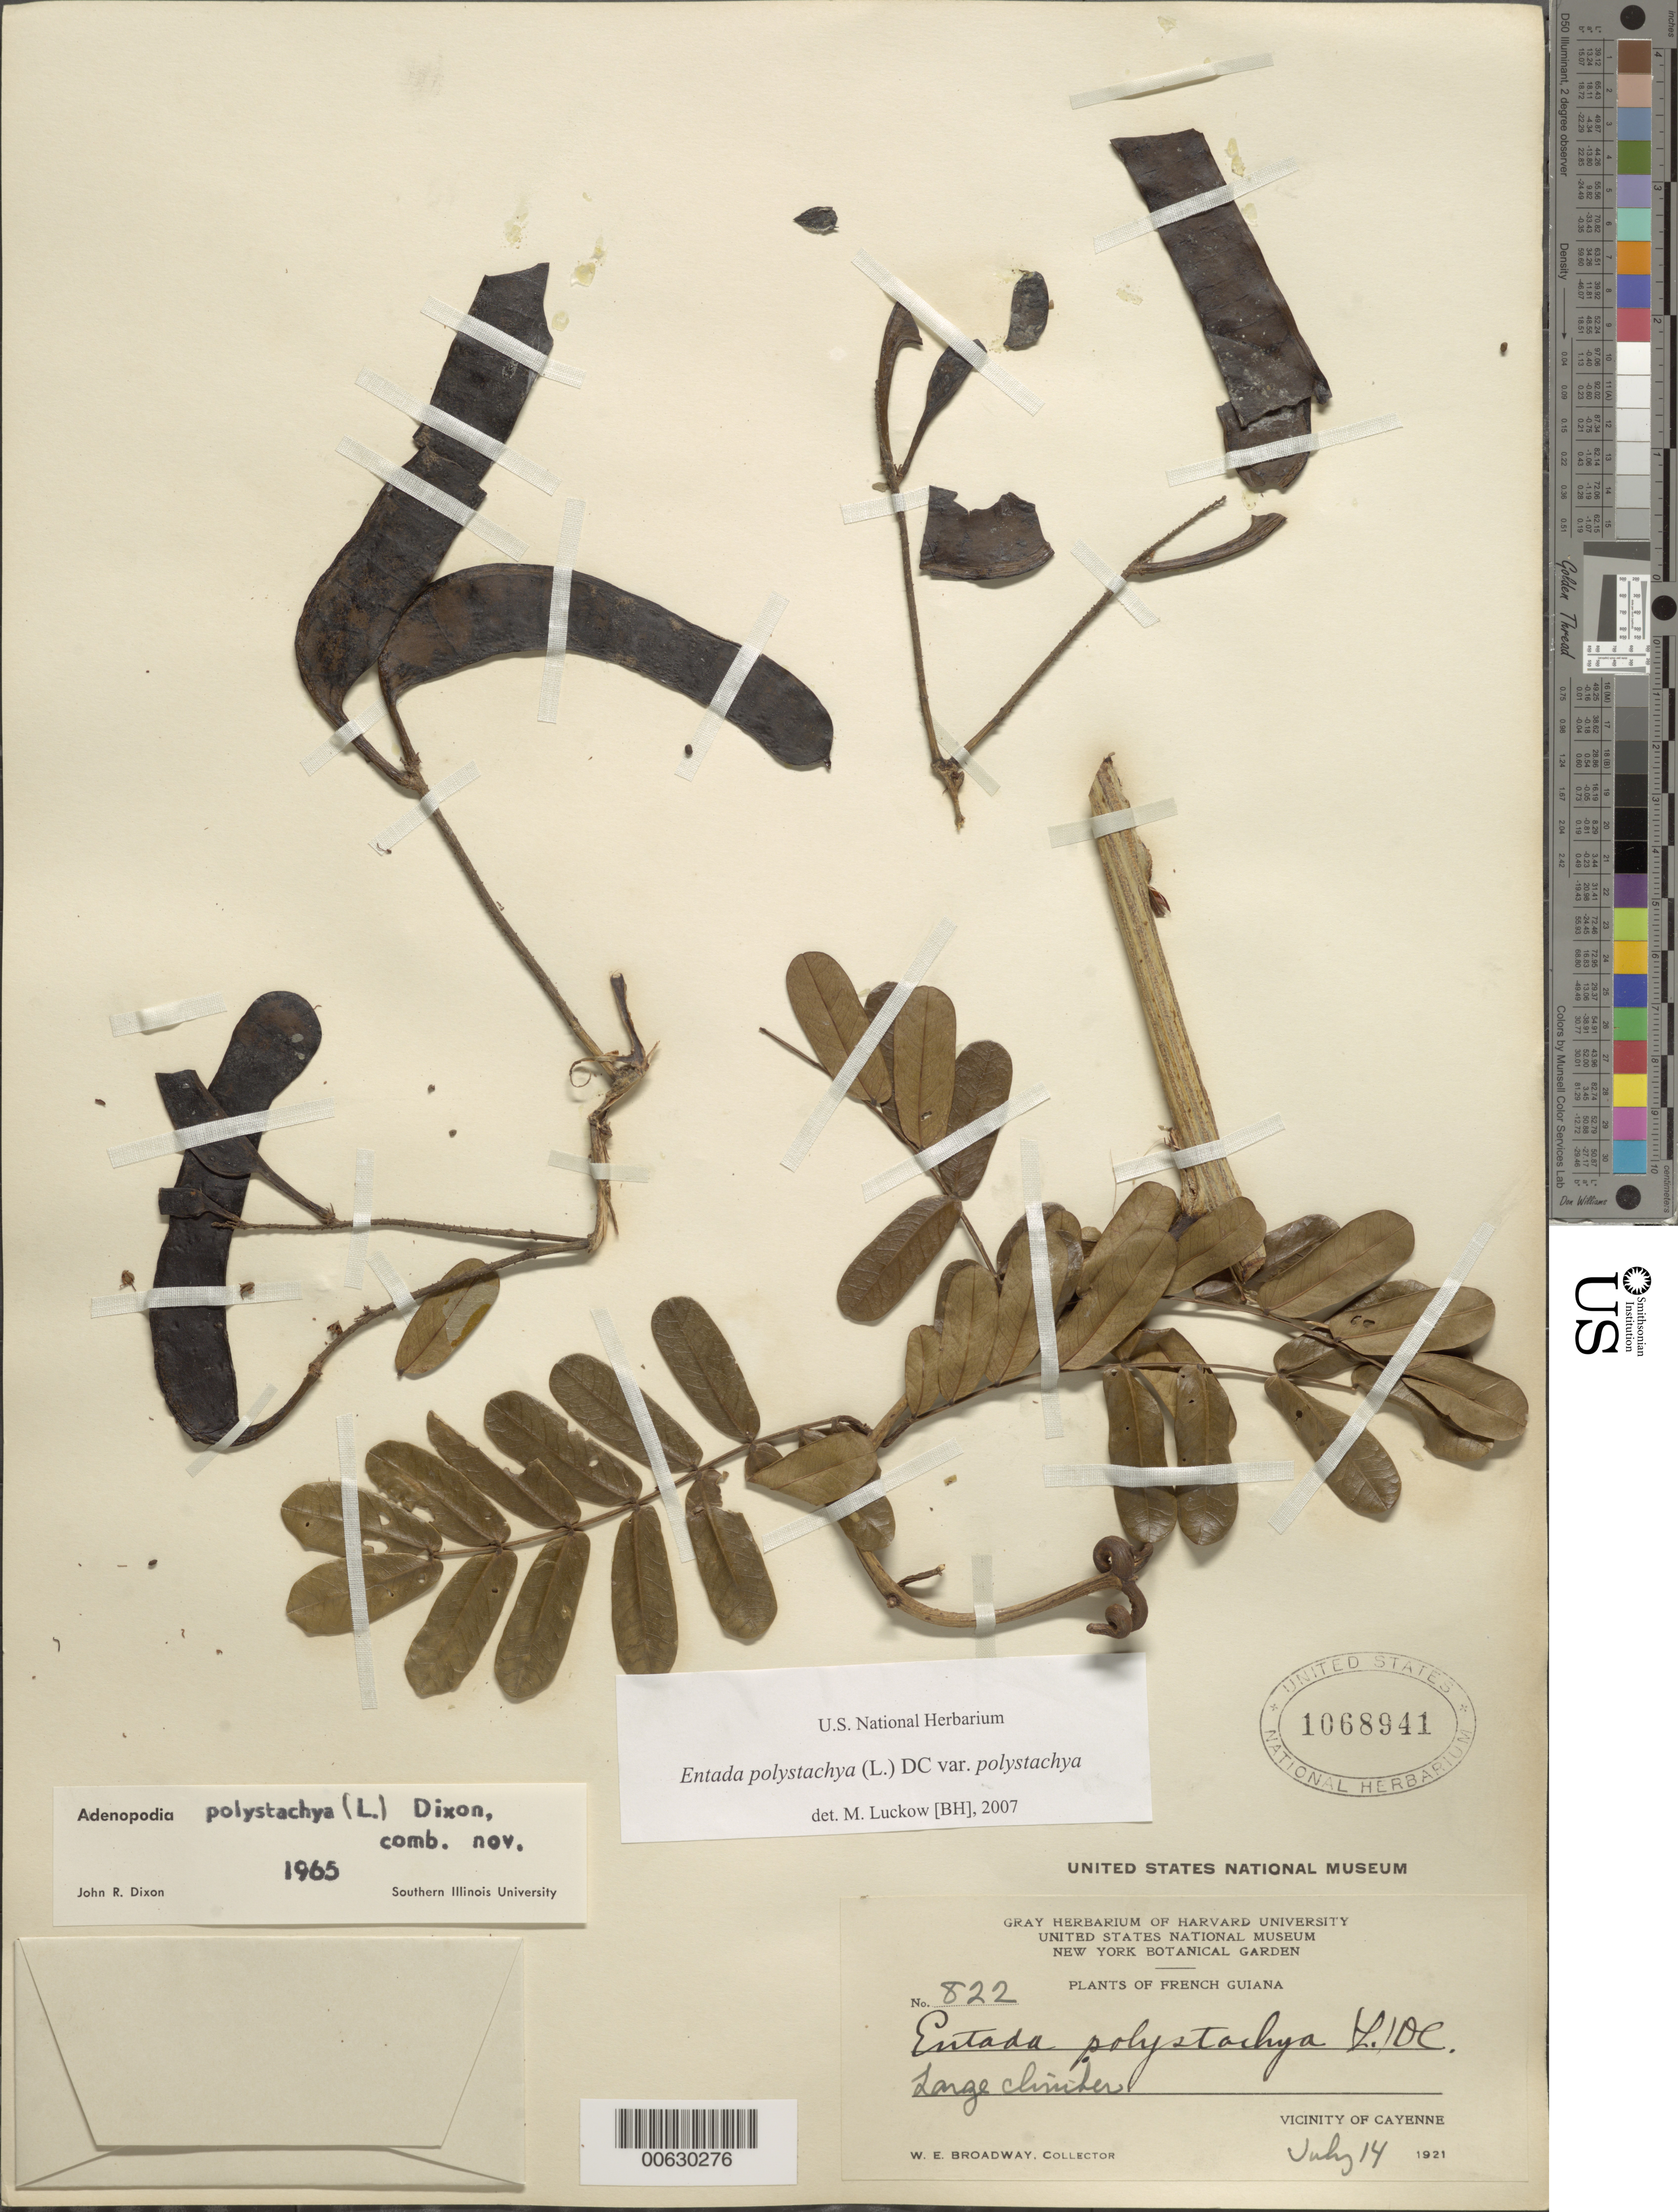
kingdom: Plantae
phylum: Tracheophyta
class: Magnoliopsida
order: Fabales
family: Fabaceae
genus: Entada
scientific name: Entada polystachya var. polystachya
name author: (L.) DC.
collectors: W. E. Broadway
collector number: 822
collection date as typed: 14-Jul-21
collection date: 1921-07-14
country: French Guiana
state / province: Cayenne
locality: Cayenne, vic.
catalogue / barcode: US 1068941